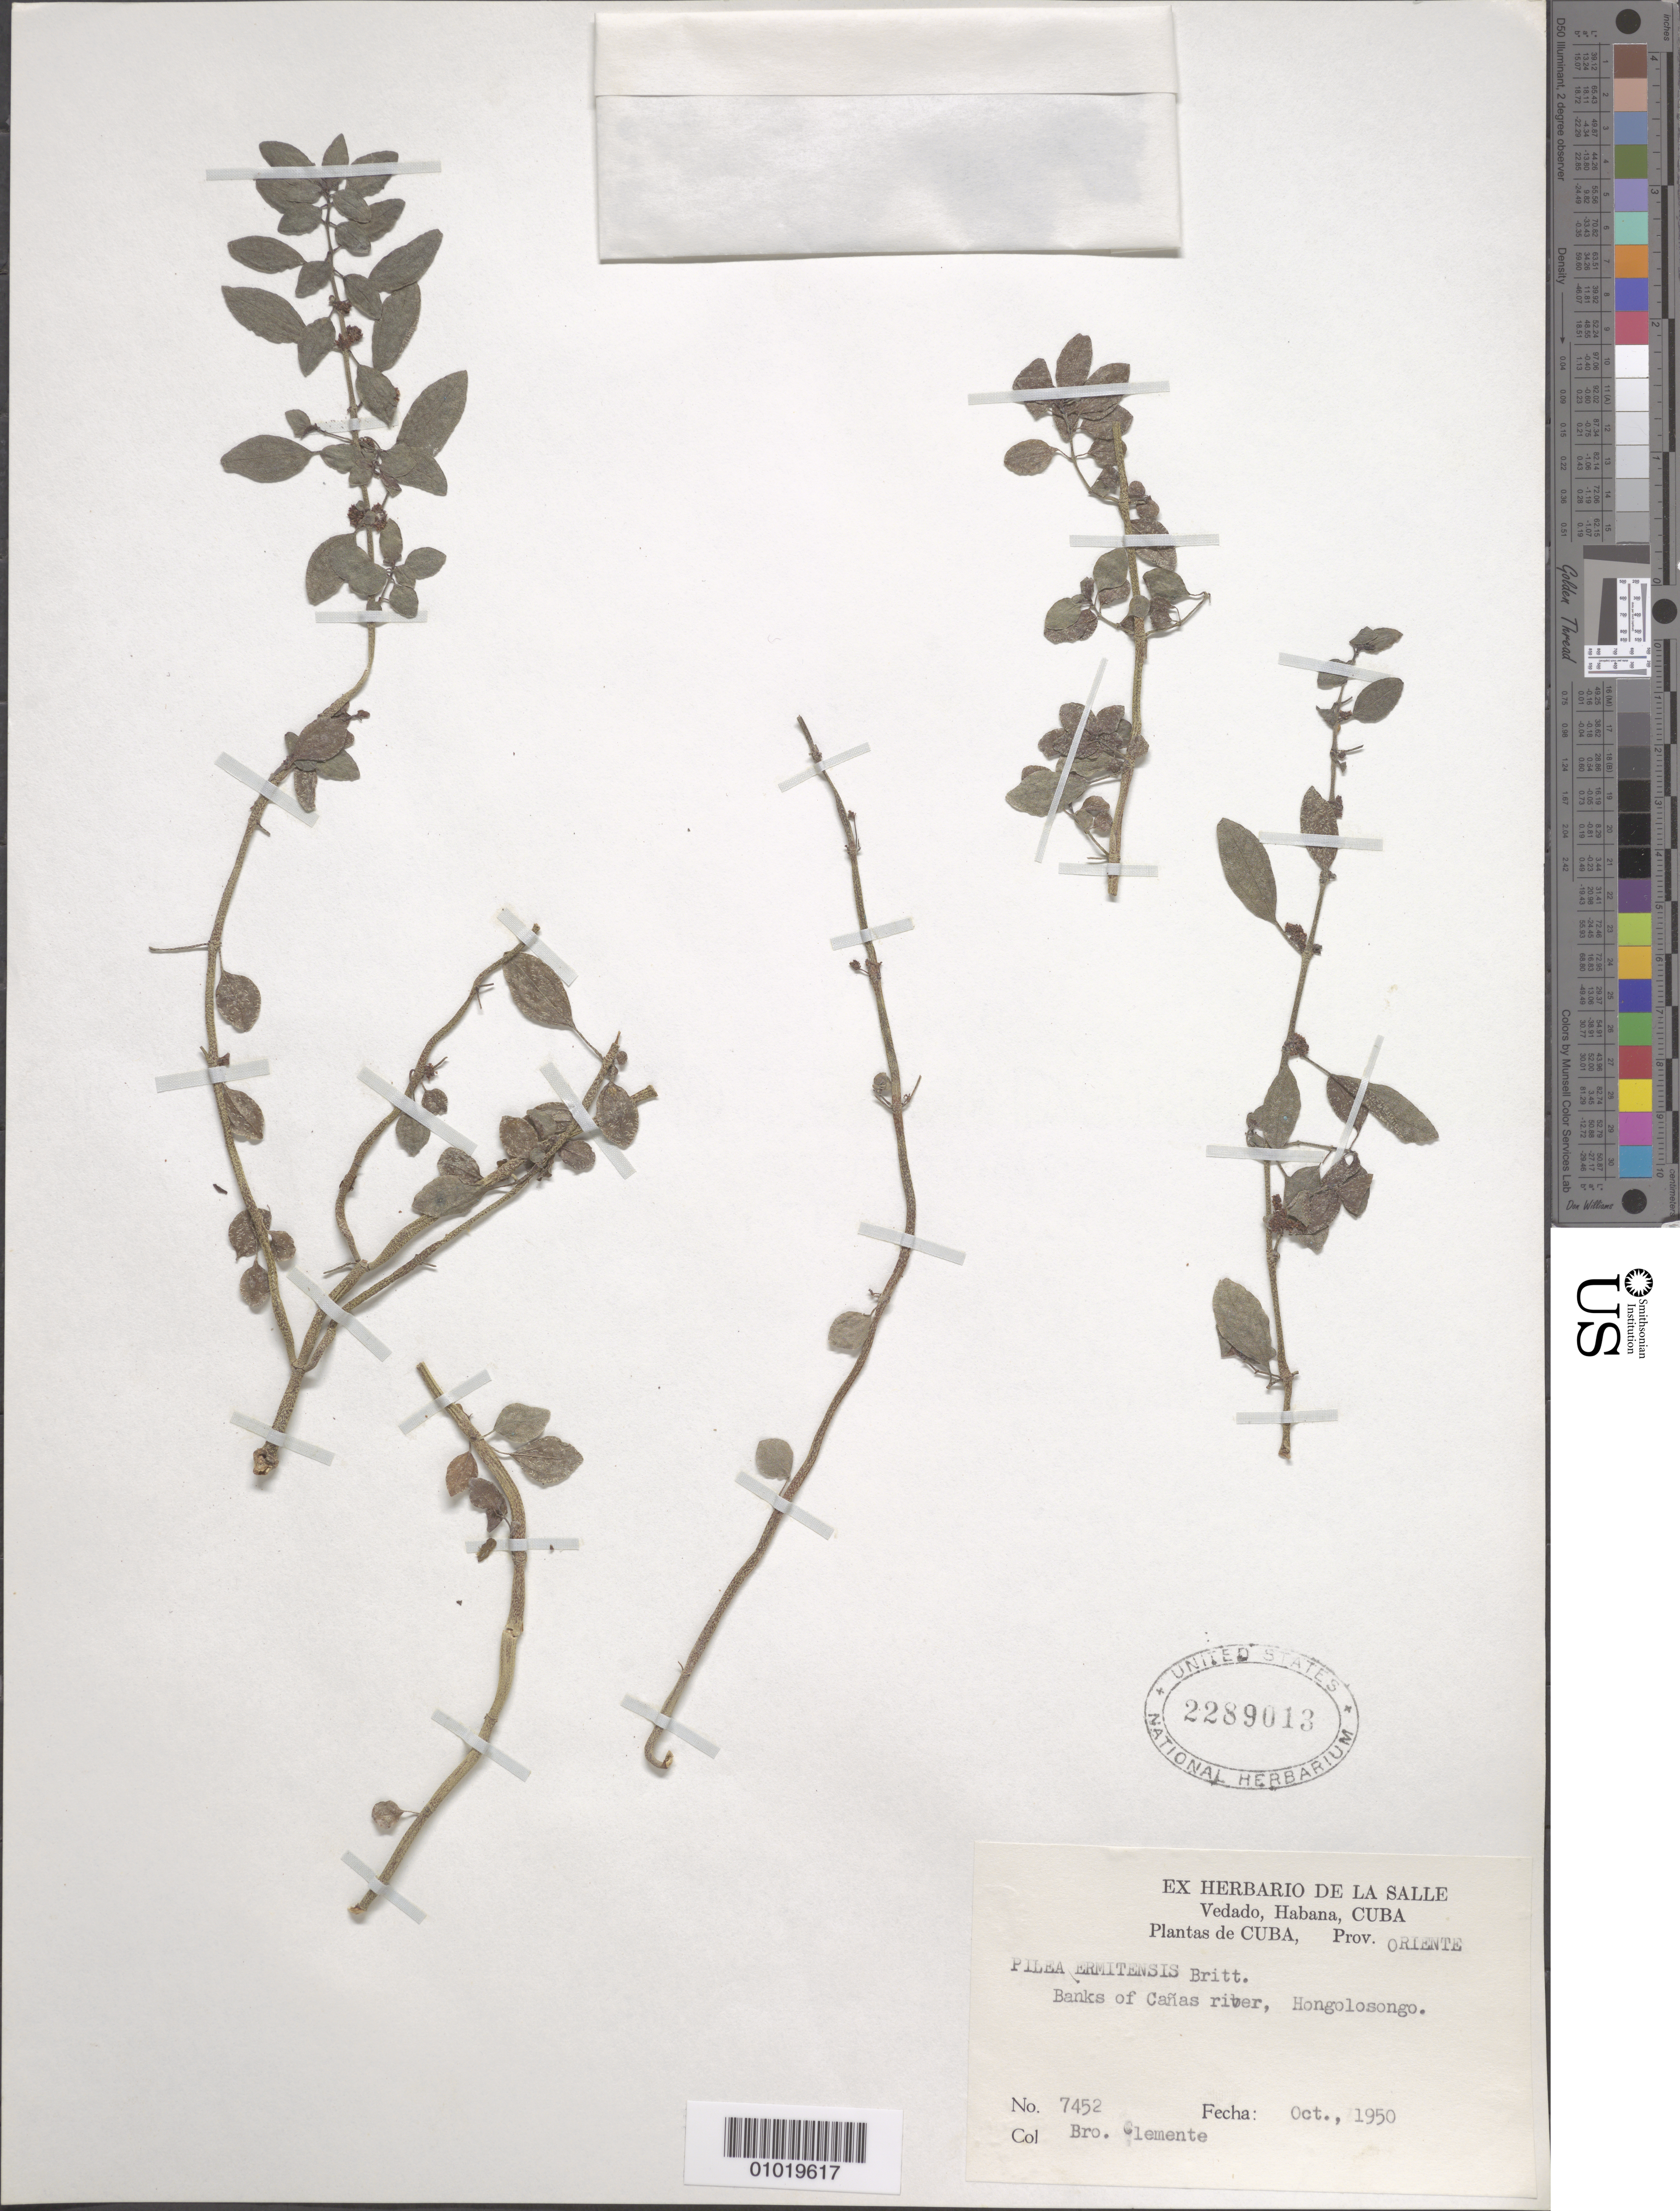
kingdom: Plantae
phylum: Tracheophyta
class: Magnoliopsida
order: Rosales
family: Urticaceae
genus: Pilea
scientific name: Pilea ermitensis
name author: Britton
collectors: Bro. Clemente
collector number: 7452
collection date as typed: Oct 1950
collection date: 1950-10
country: Cuba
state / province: Santiago de Cuba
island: Cuba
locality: Banks of Cañas River, Hongolosongo, Oriente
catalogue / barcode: US 2289013